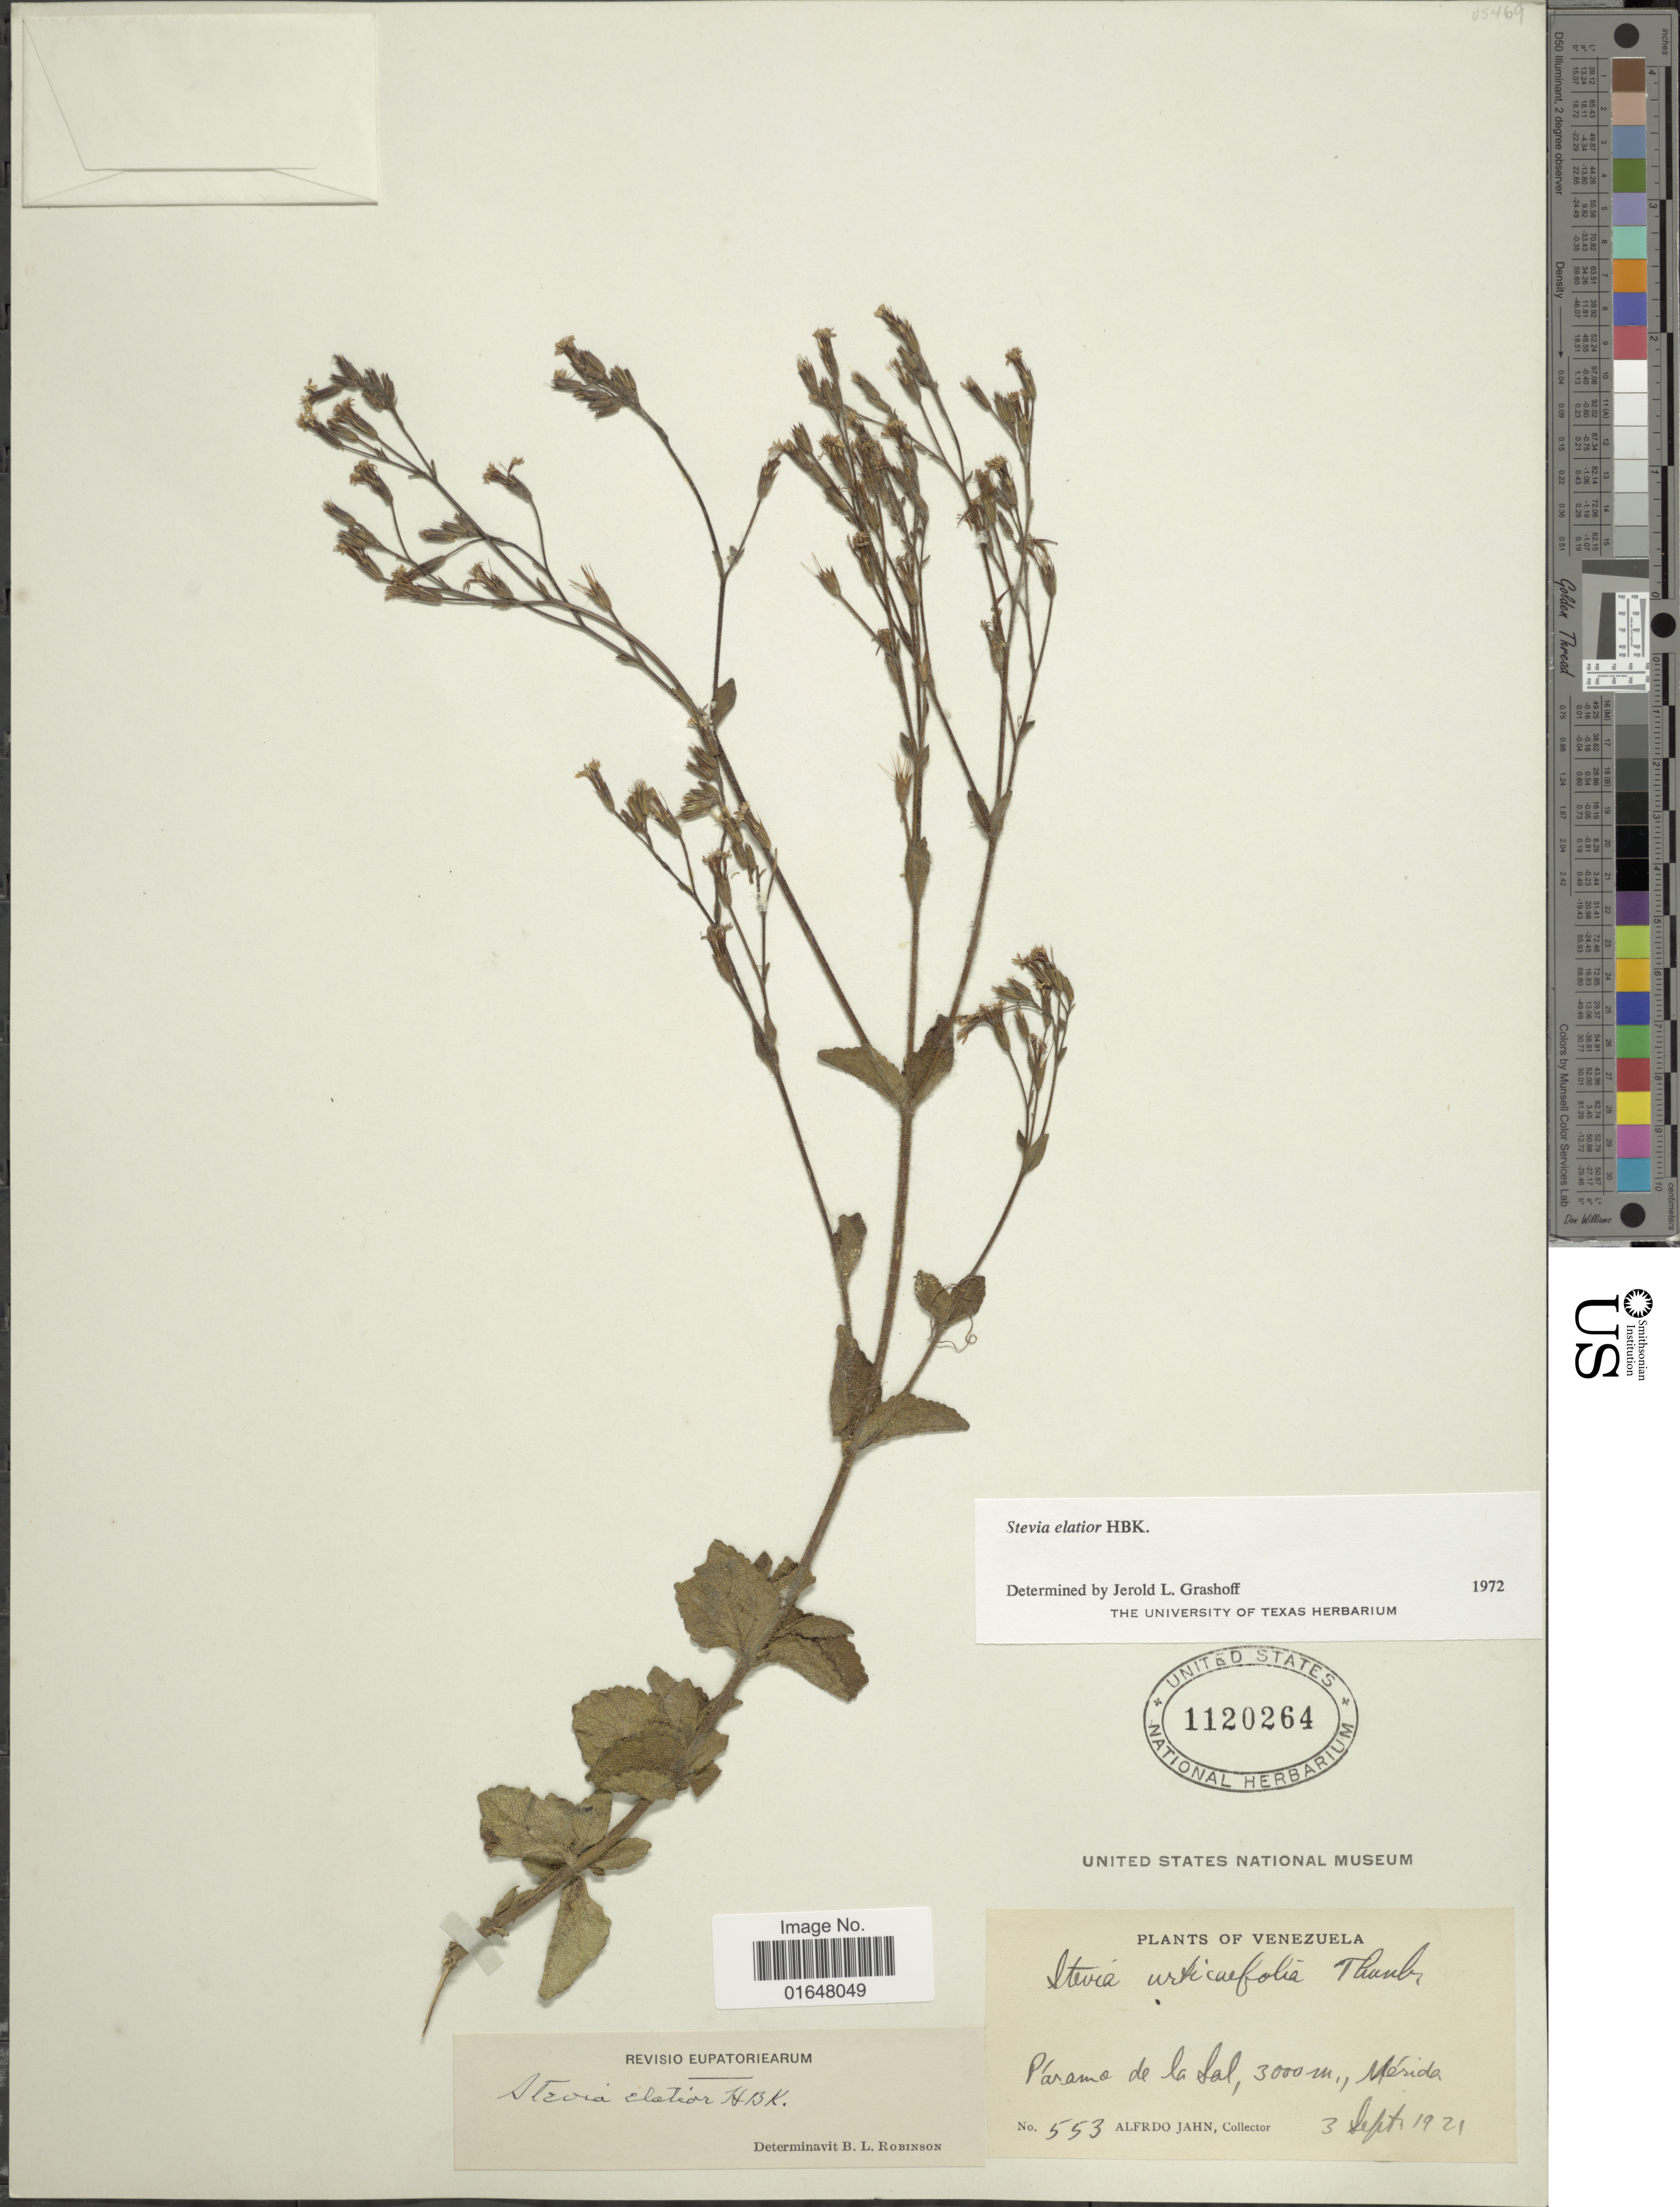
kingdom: Plantae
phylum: Tracheophyta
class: Magnoliopsida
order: Asterales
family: Asteraceae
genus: Stevia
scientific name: Stevia elatior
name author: Kunth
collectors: A. Jahn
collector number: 553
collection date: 1921-09-03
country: Venezuela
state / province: Mérida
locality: Paramo de la Sal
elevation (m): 3000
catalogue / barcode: US 1120264